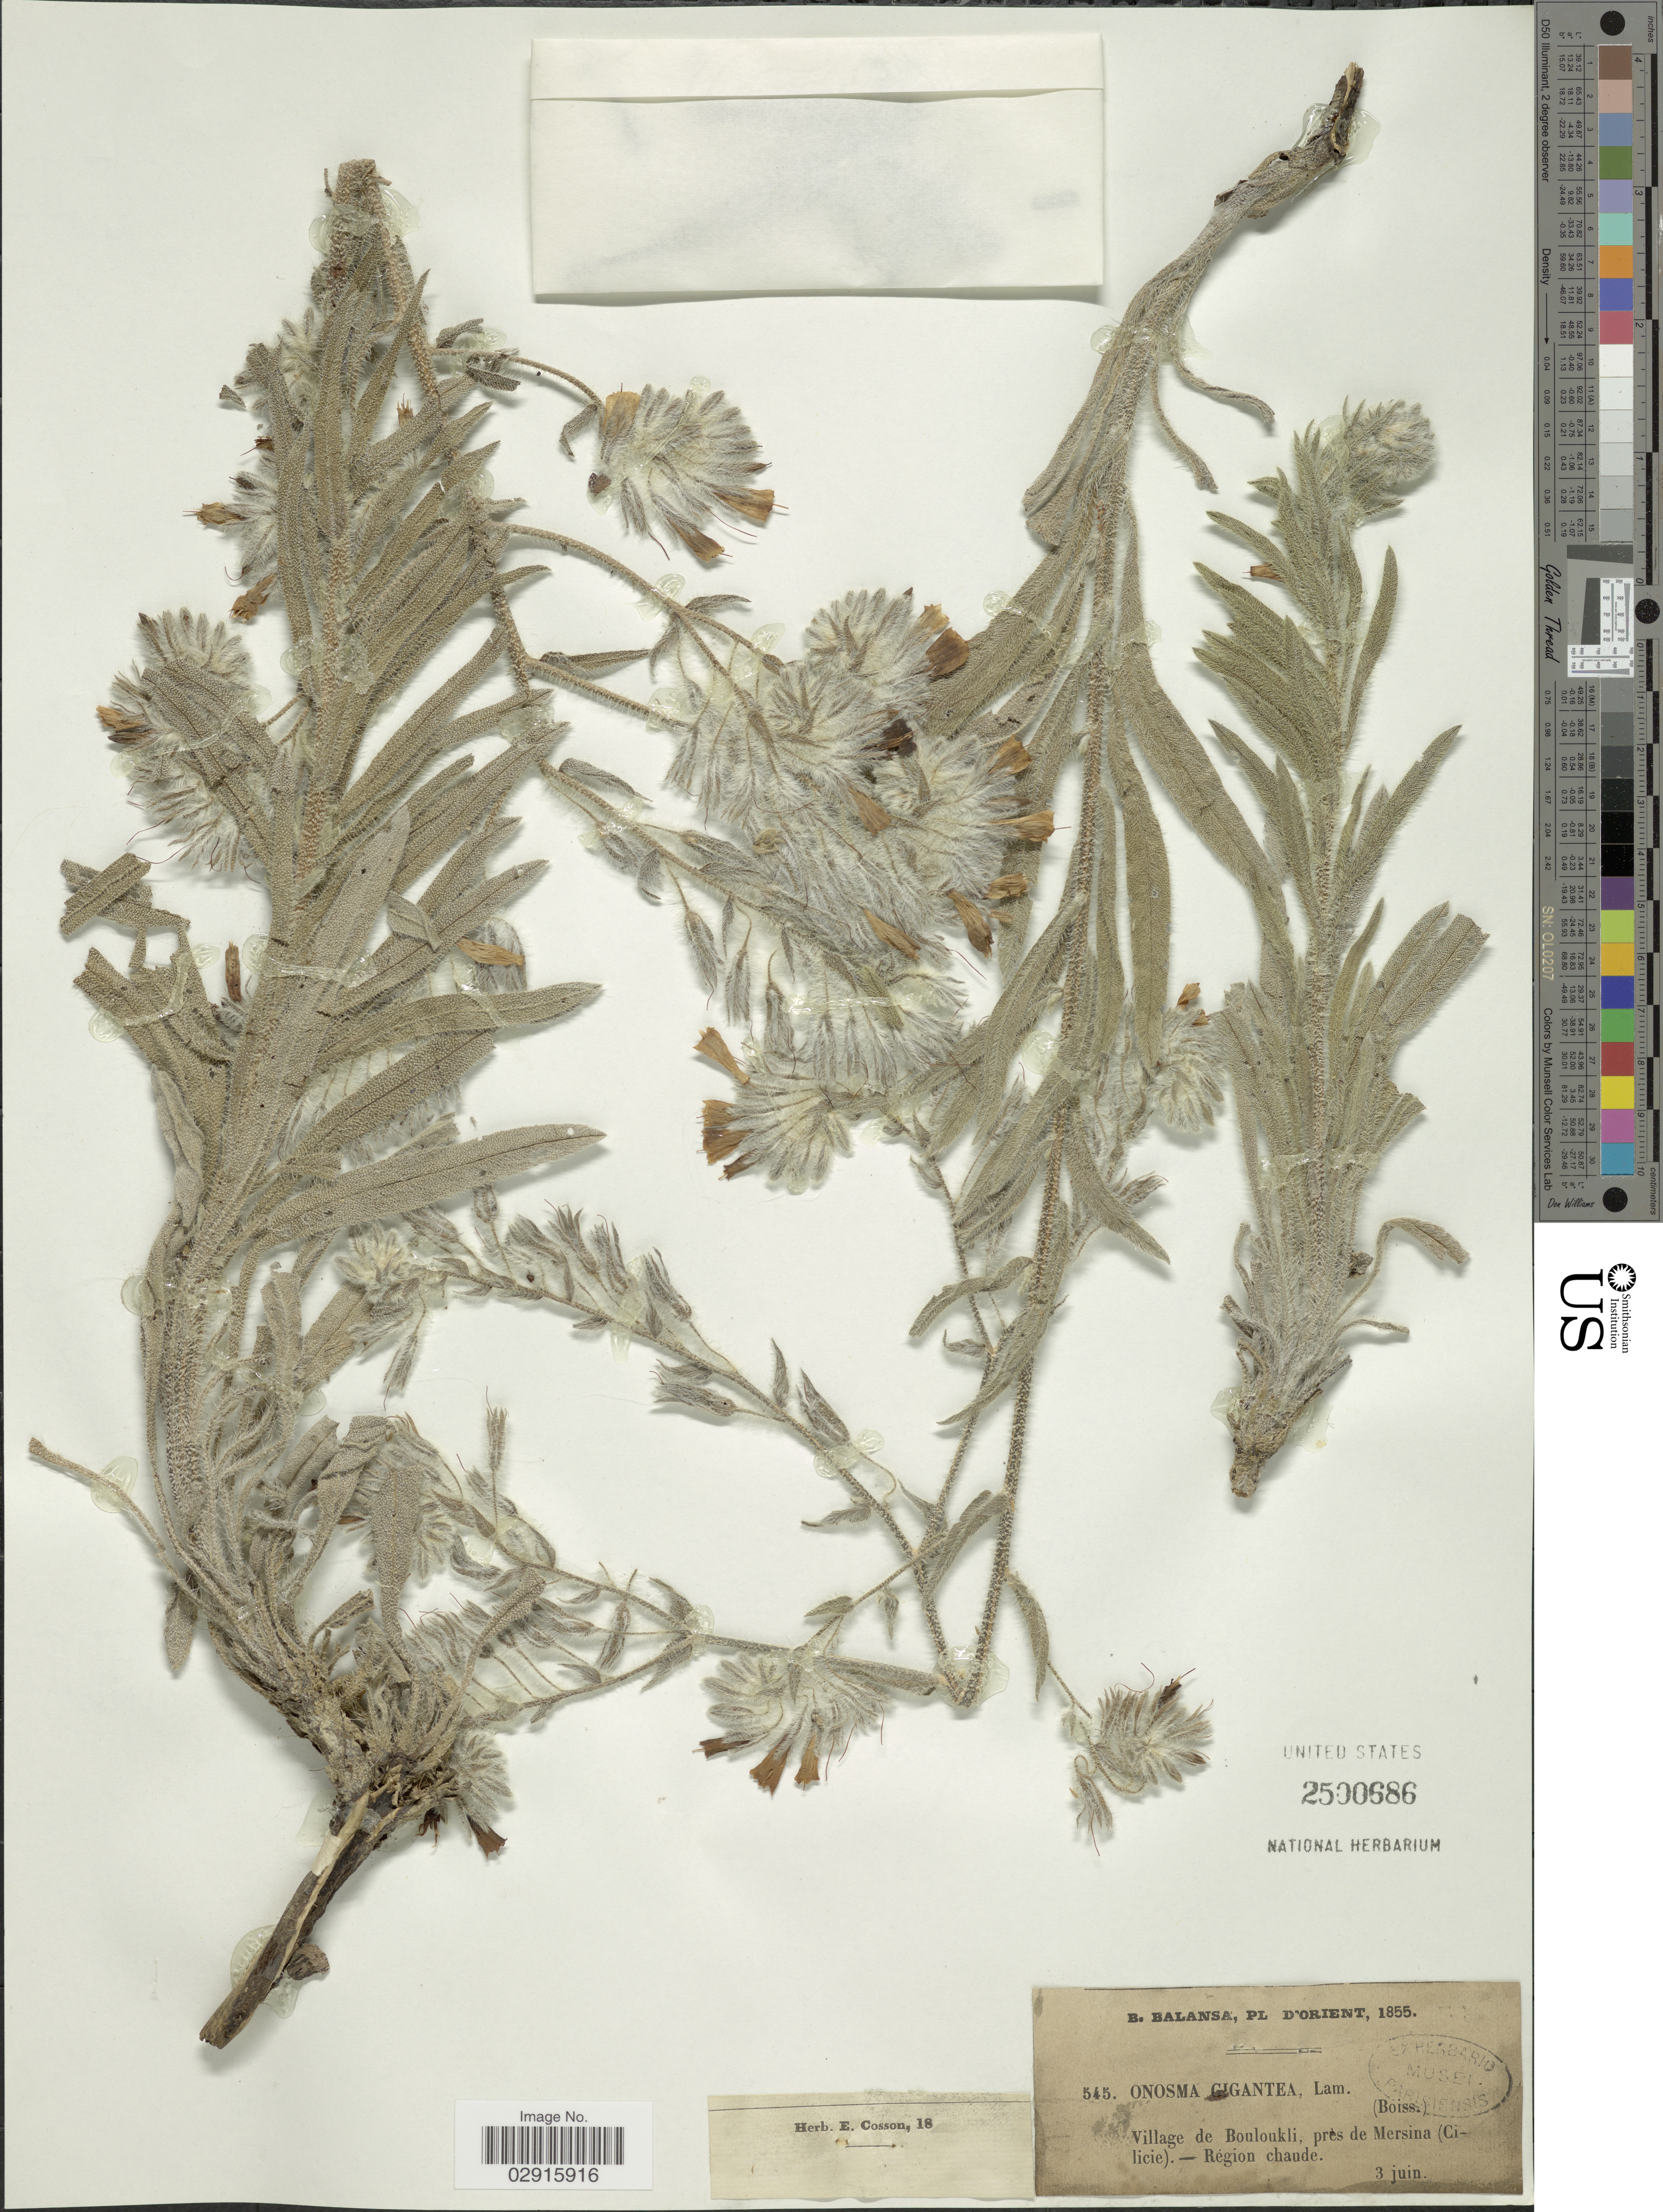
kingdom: Plantae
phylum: Tracheophyta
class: Magnoliopsida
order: Boraginales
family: Boraginaceae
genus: Onosma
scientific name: Onosma gigantea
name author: Lam.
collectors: B. Balansa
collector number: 545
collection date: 1855-06-03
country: Turkey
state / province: Mersin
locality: Orient. Village de Bouloukli, près de Mersina (Cilicie), Région chaude.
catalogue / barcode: US 2500686